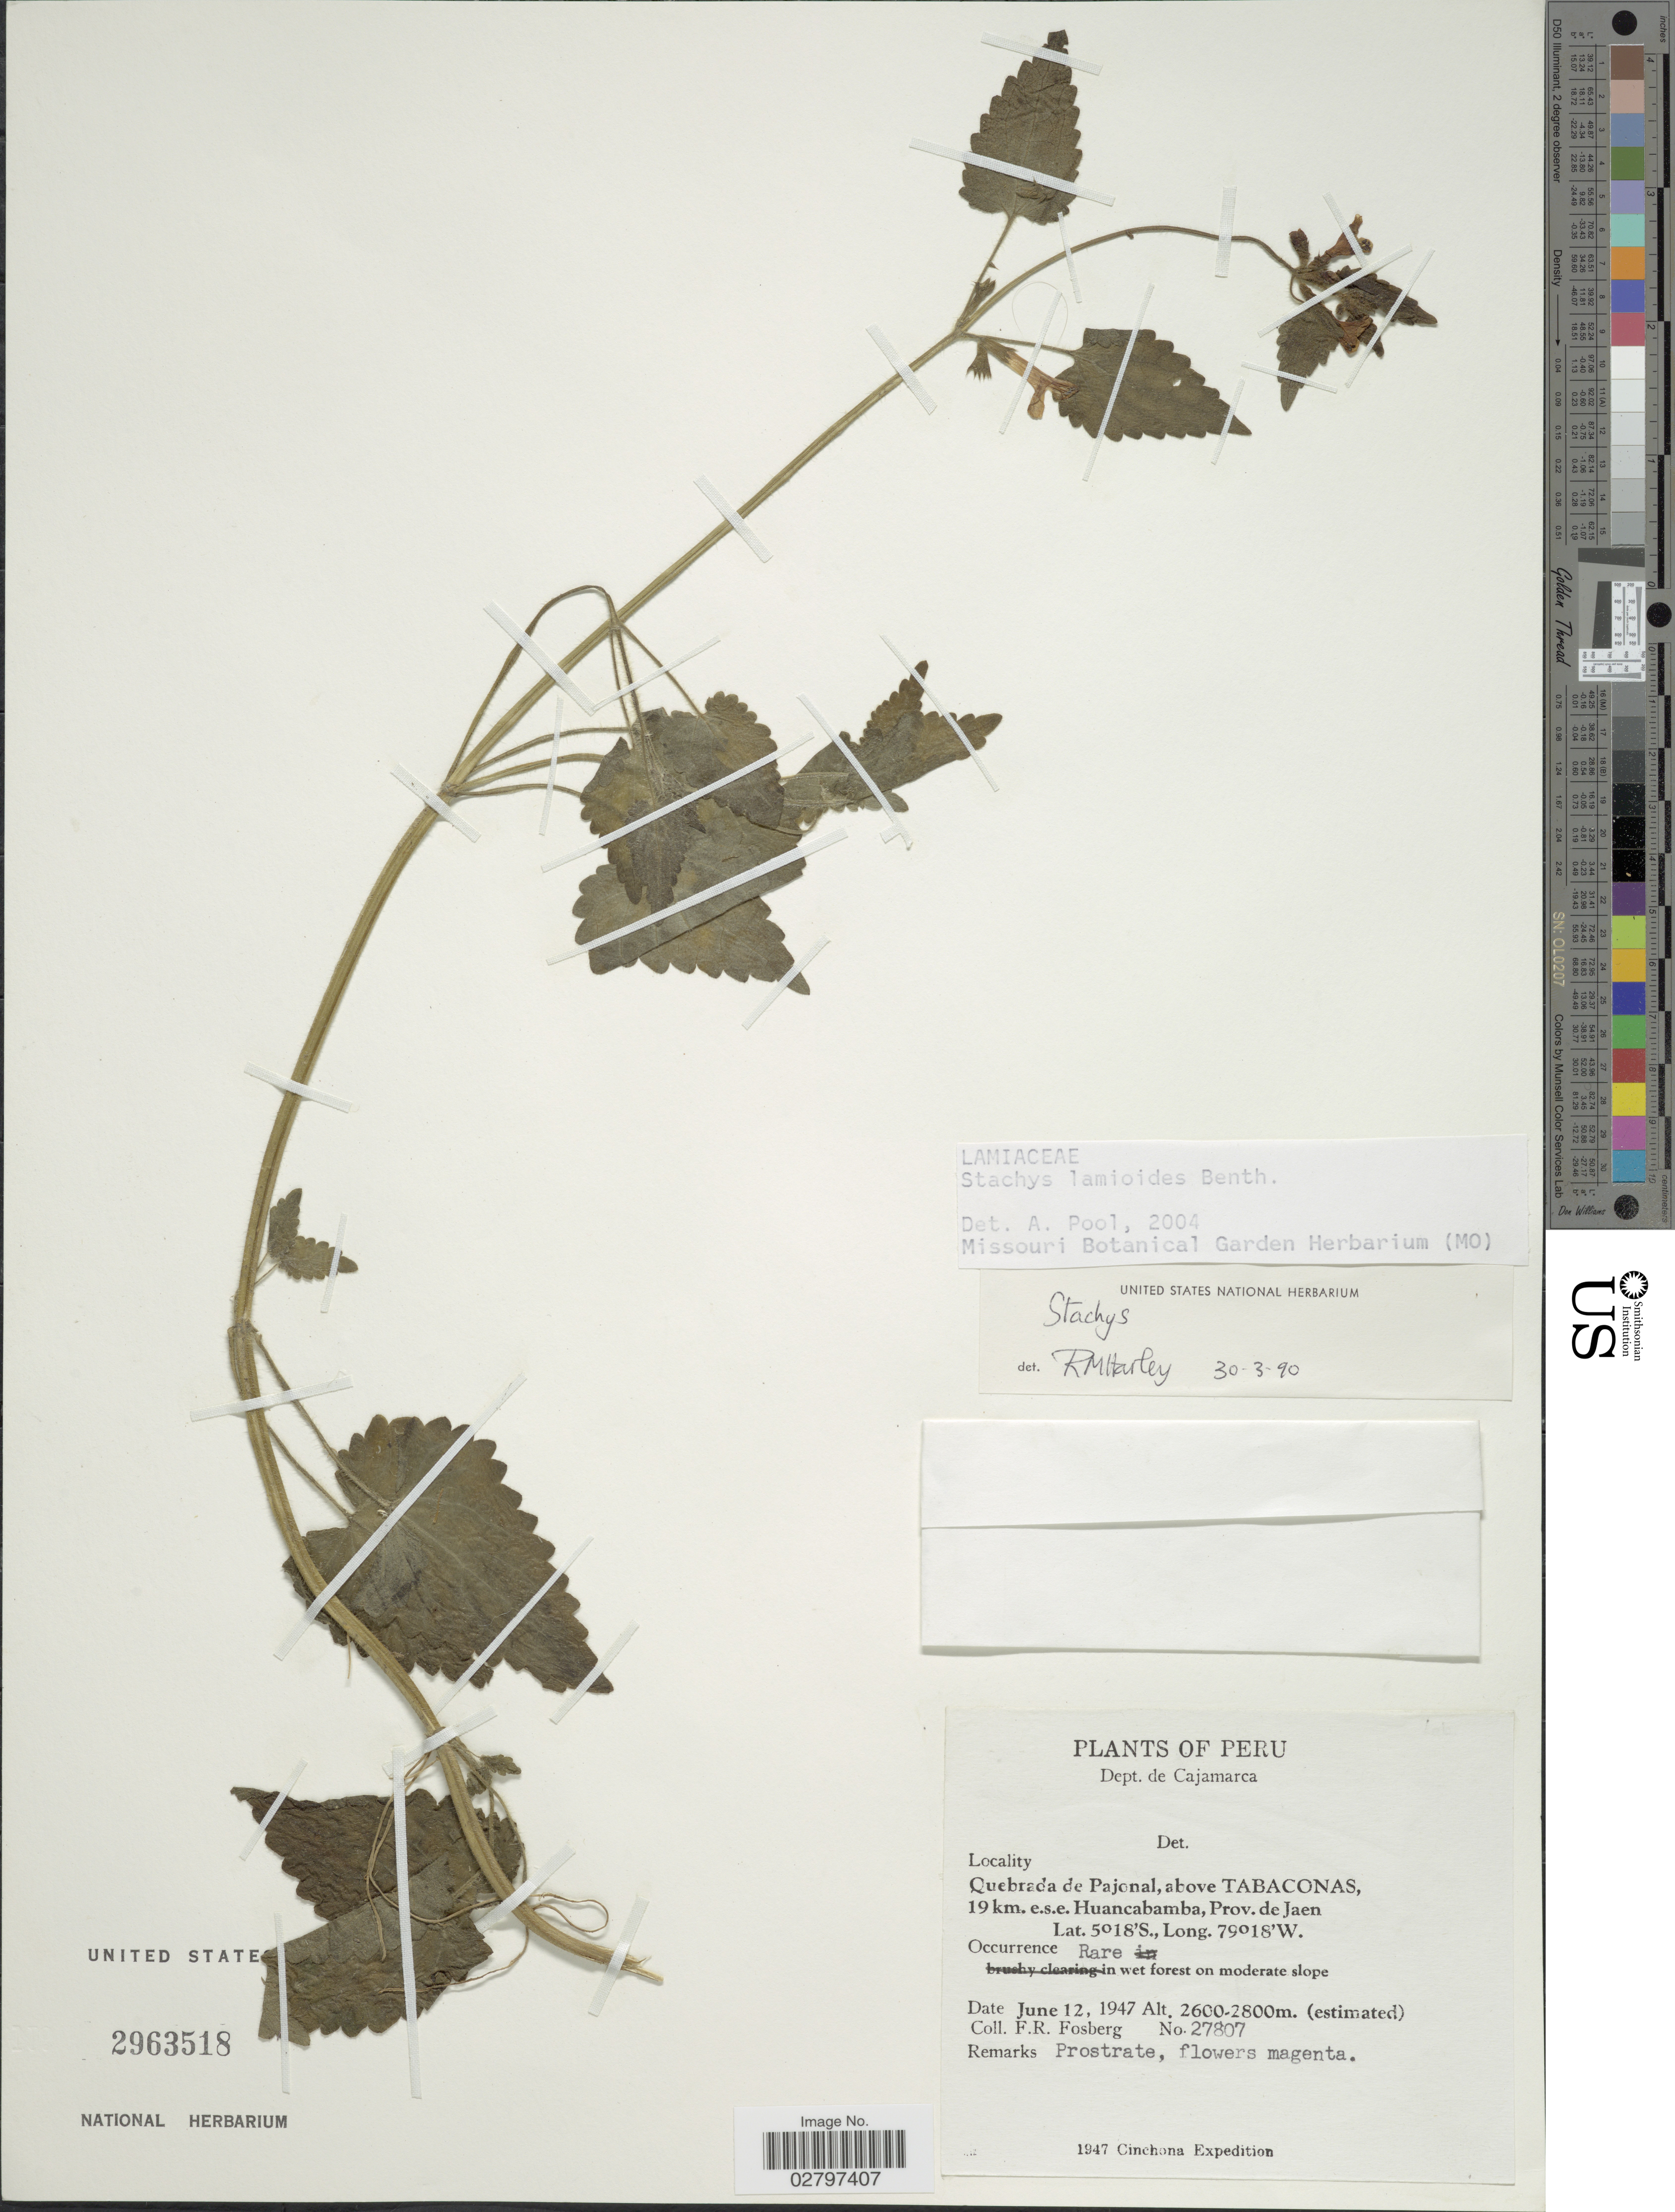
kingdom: Plantae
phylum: Tracheophyta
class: Magnoliopsida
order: Lamiales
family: Lamiaceae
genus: Stachys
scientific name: Stachys lamioides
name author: Benth.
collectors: F. R. Fosberg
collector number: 27807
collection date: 1947-06-12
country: Peru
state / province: Cajamarca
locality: Dept. de Cajamarca, Quebrada de Pajonal, above Tabaconas, 19 km. e.s.e. Huancabamba, Prov. de Jaen.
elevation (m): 2600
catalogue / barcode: US 2963518